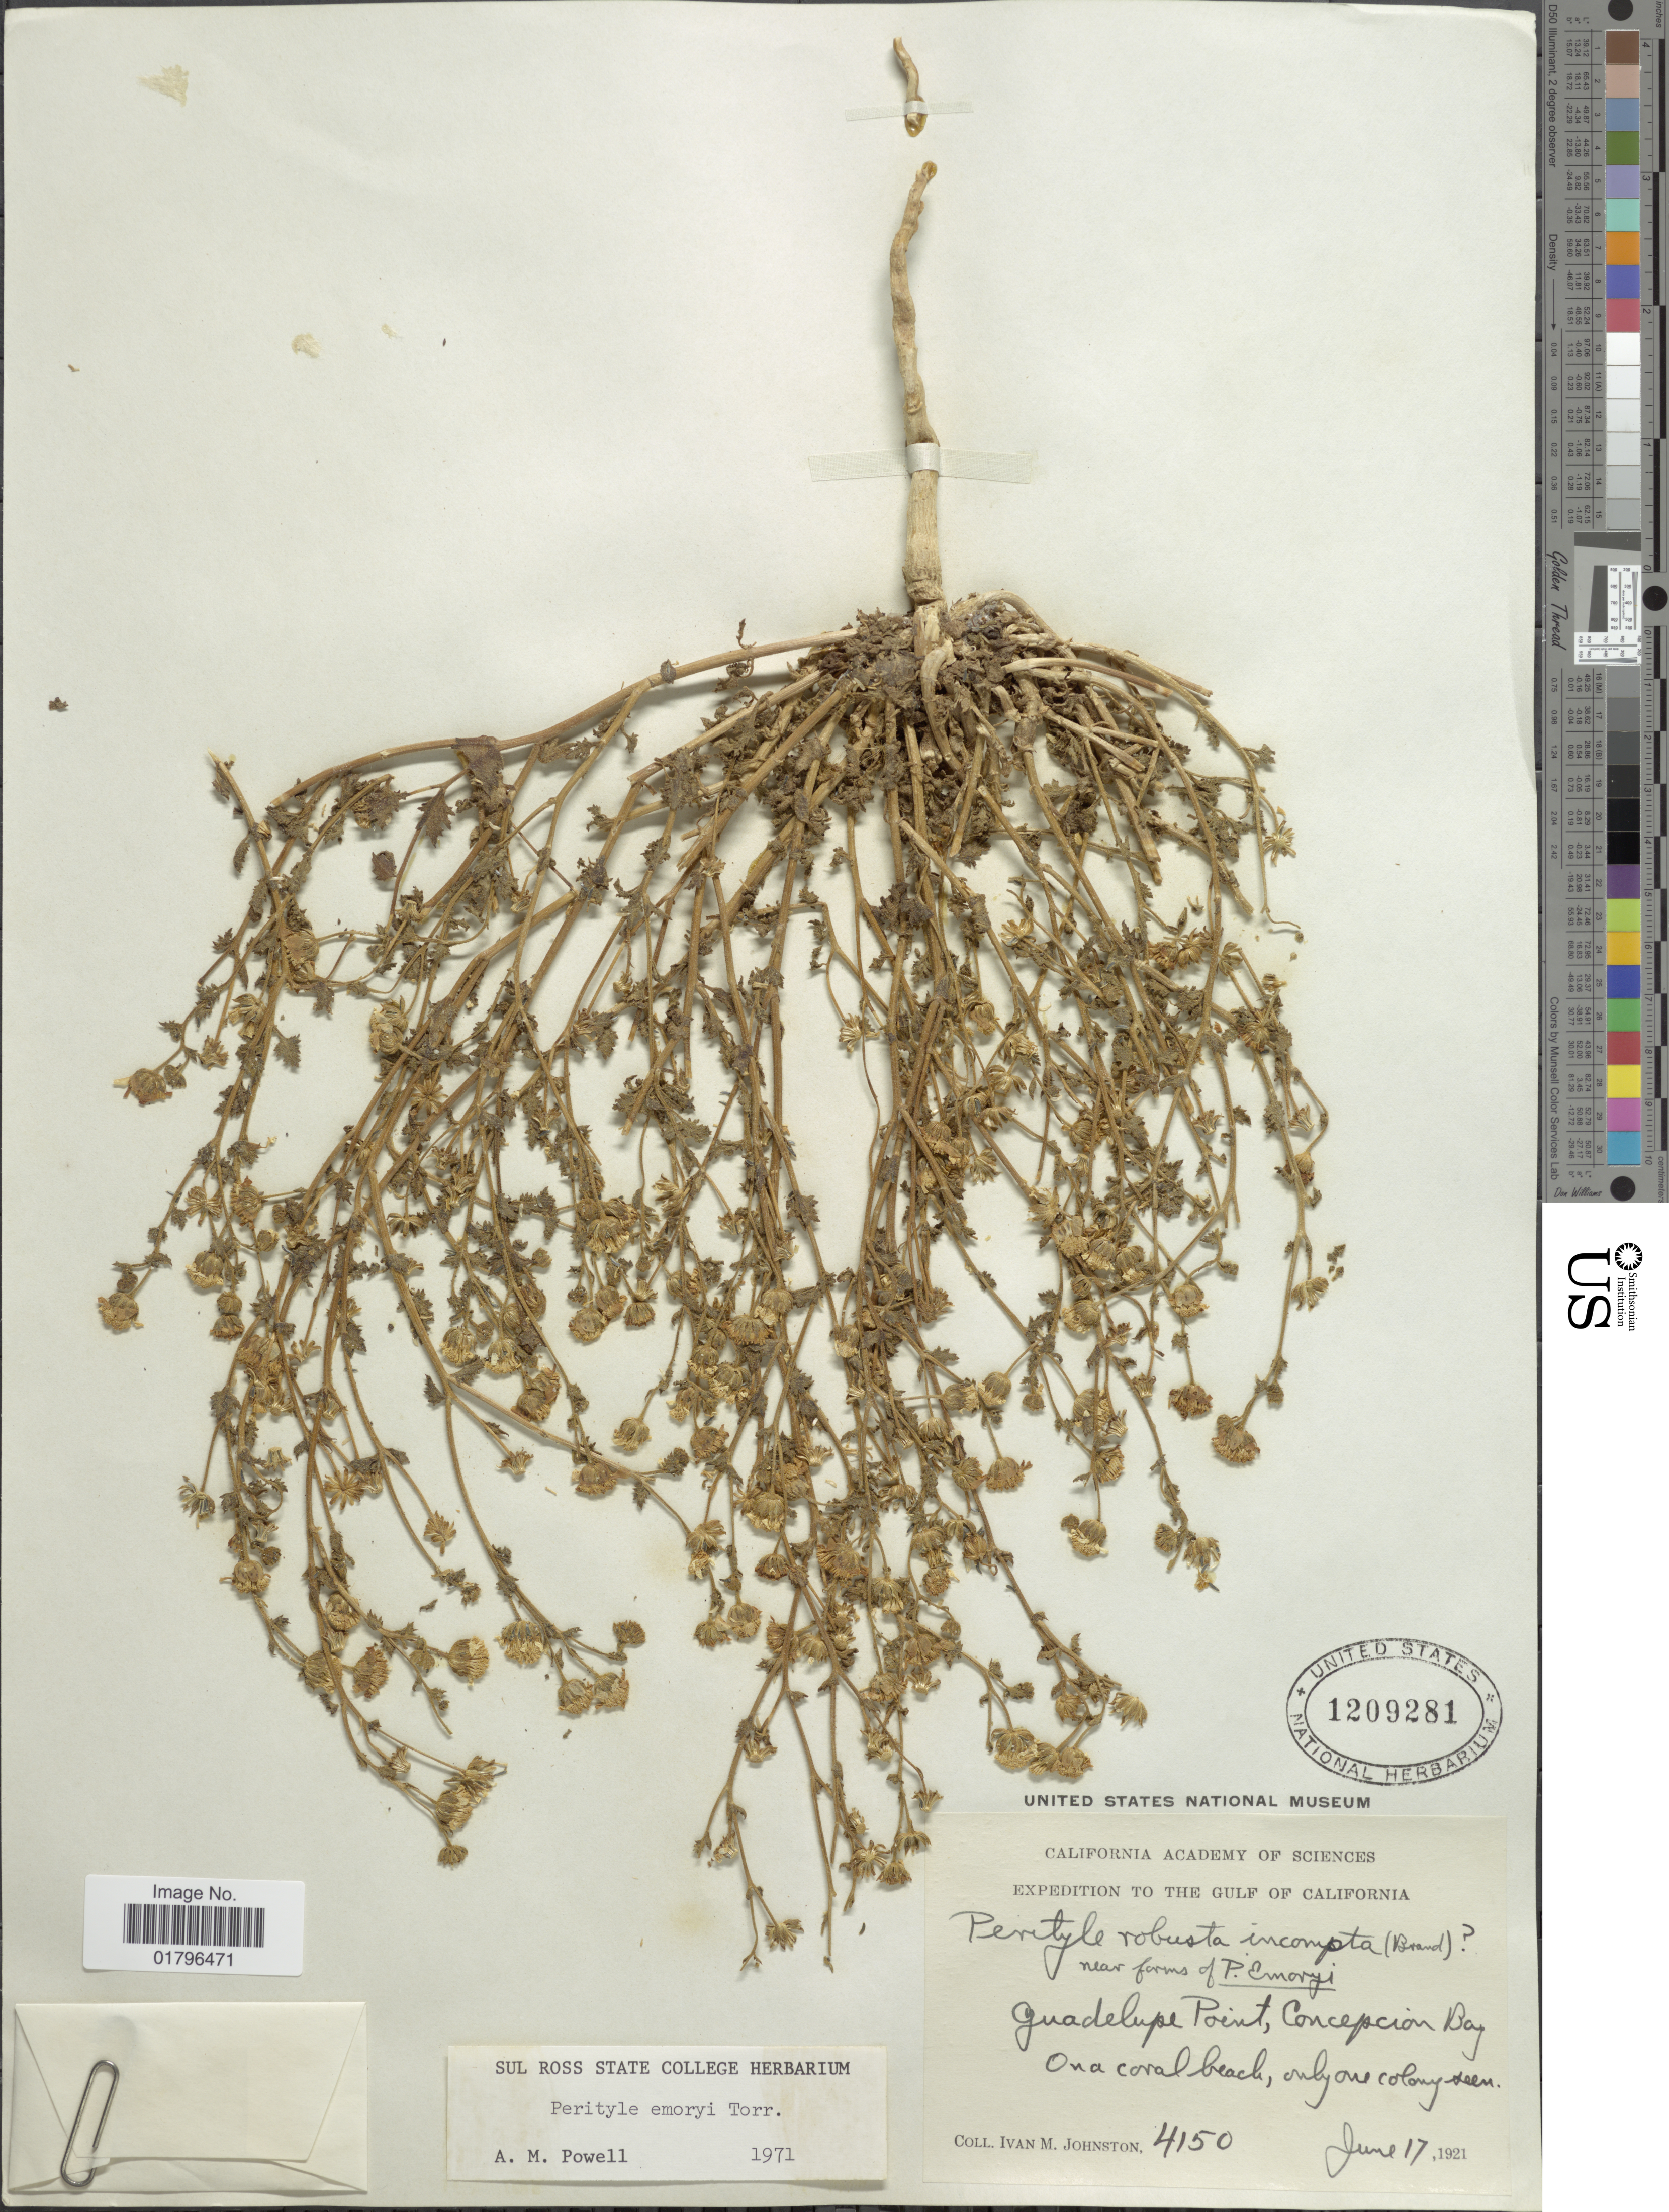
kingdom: Plantae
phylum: Tracheophyta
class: Magnoliopsida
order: Asterales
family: Asteraceae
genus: Perityle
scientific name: Perityle emoryi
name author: Torr.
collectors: I.M. Johnston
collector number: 4150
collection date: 1921-06-17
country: Mexico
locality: Gulf of California. Guadelupe Point, Concepcion Bay. On a coral beach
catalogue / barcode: US 1209281